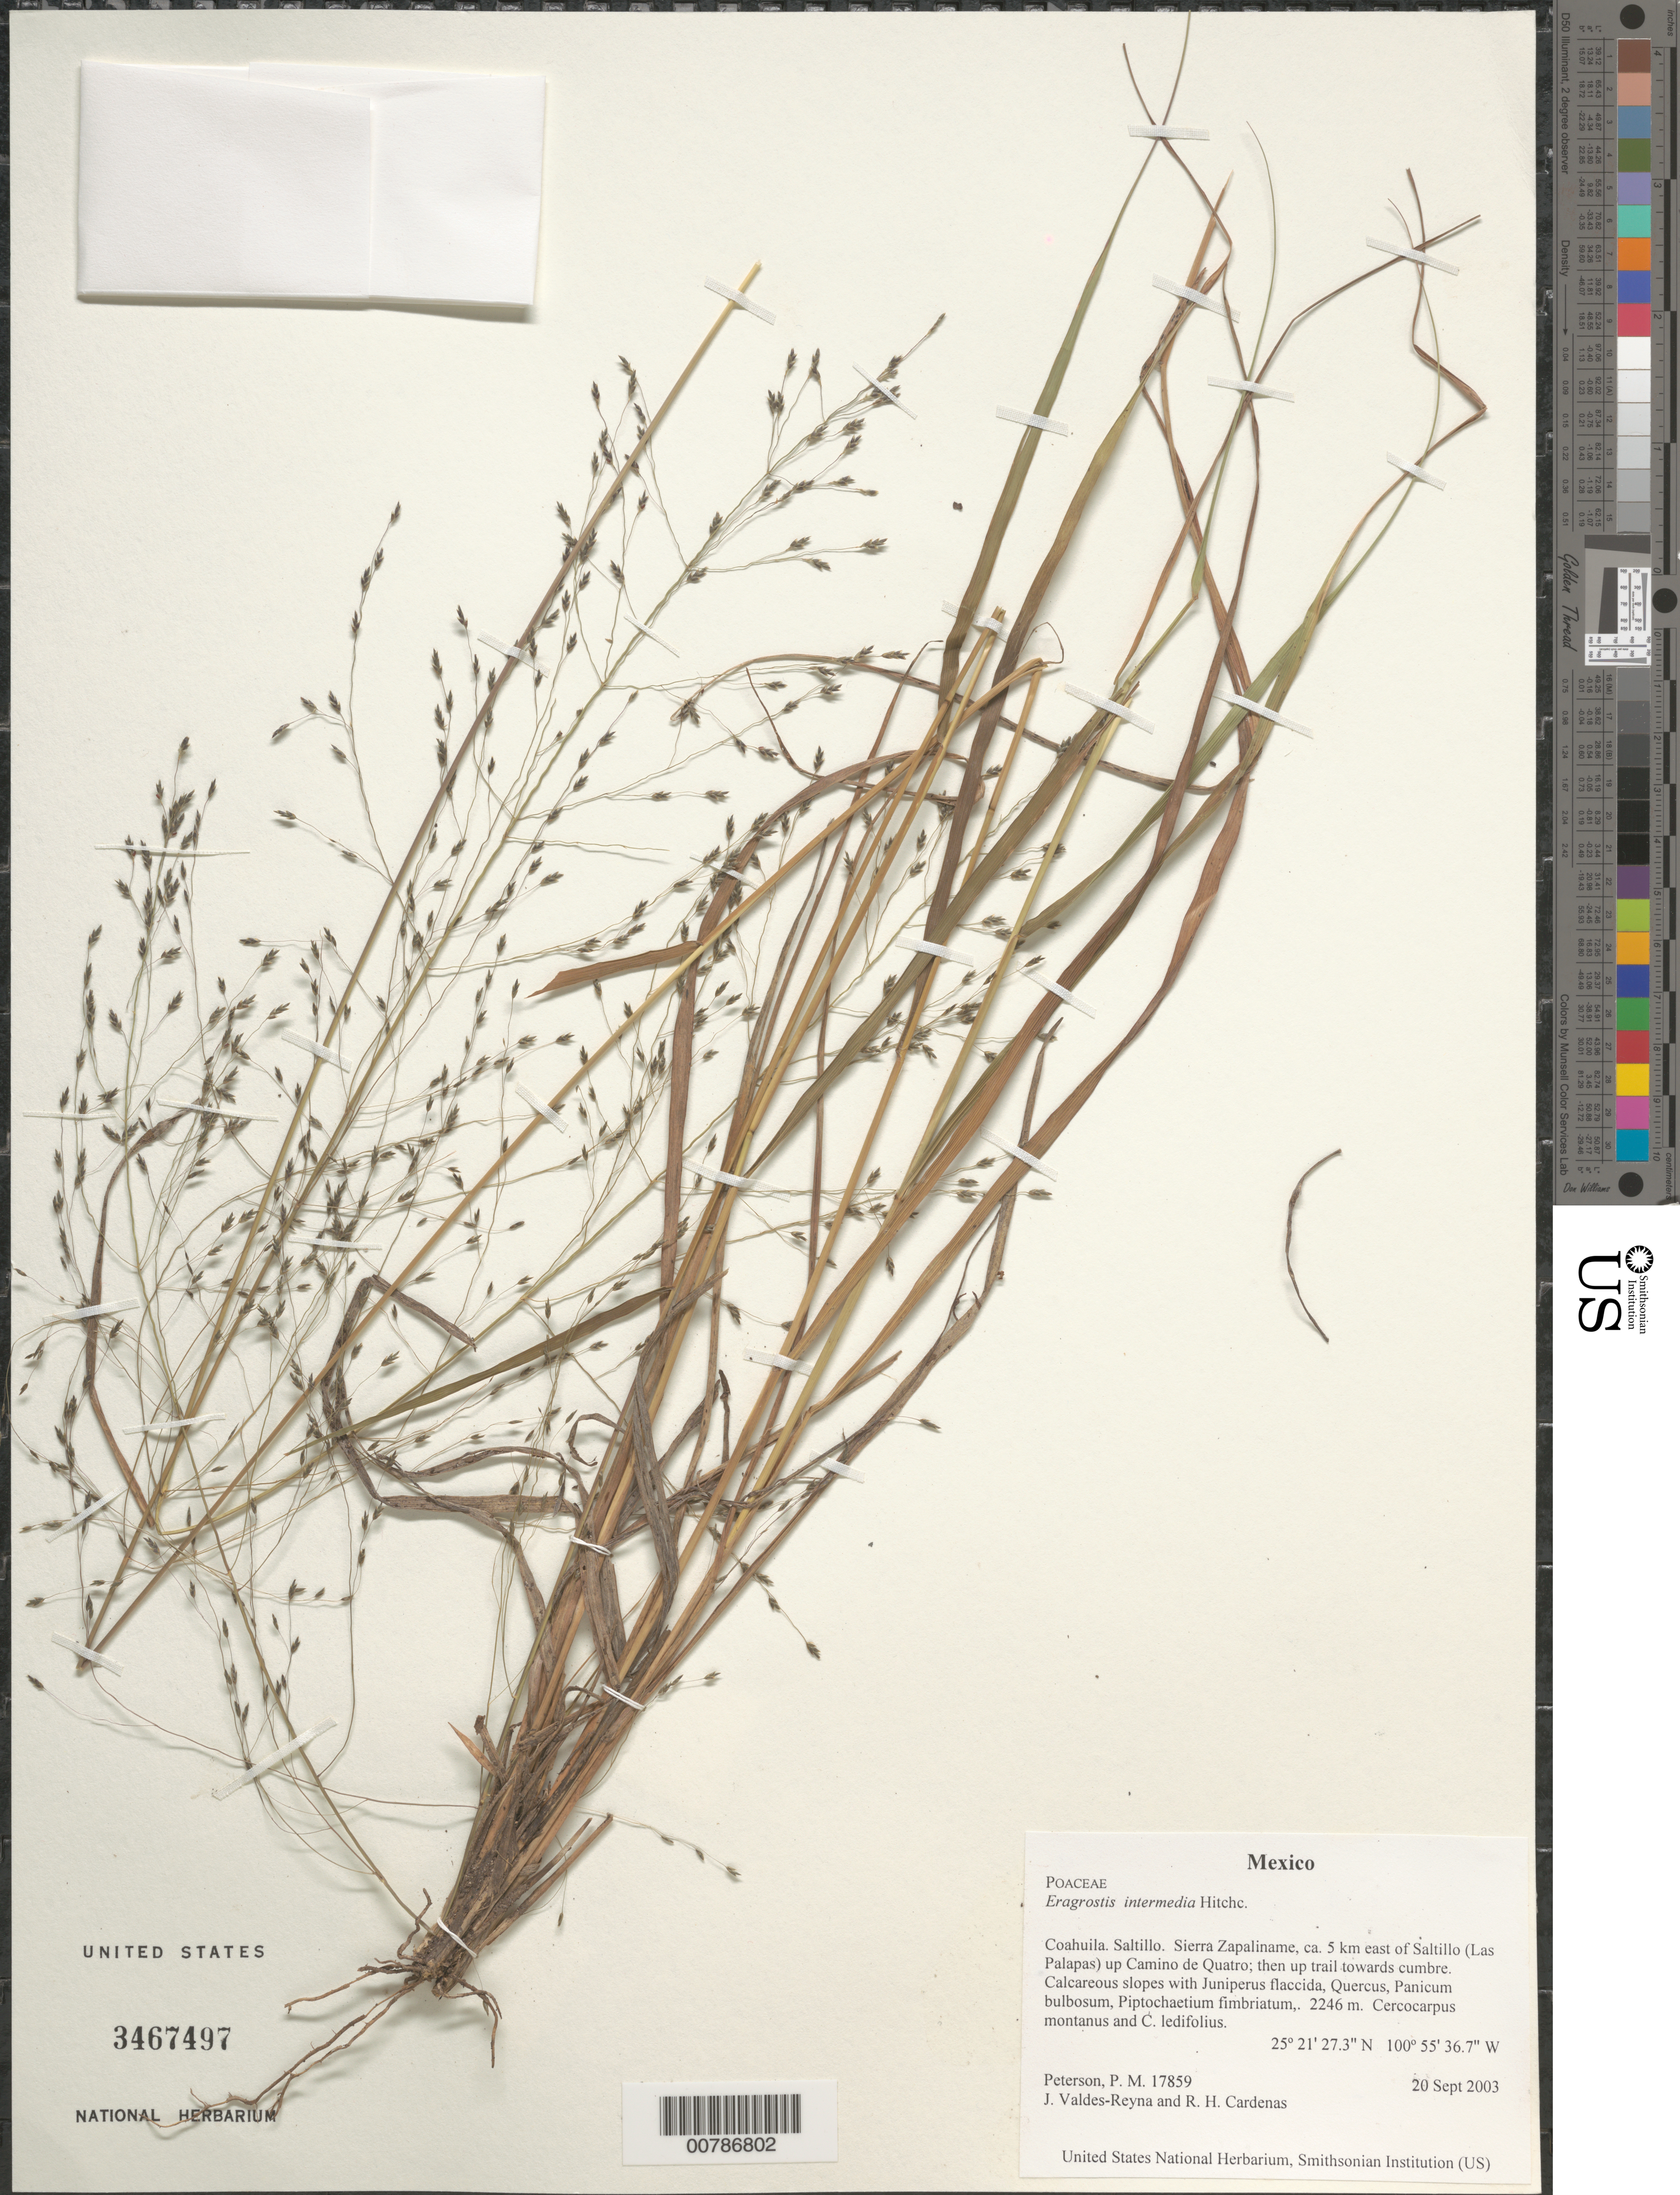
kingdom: Plantae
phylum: Tracheophyta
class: Liliopsida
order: Poales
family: Poaceae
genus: Eragrostis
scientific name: Eragrostis intermedia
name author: Hitchc.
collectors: P. M. Peterson, J. Valdés-Reyna & R. Cardenas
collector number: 17859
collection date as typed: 20 Sep 2003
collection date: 2003-09-20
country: Mexico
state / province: Coahuila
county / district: Saltillo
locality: Sierra Zapaliname, ca. 5 km east of Saltillo (Las Palapas) up Camino de Quatro; then up trail towards cumbre. Calcareous slopes with Juniperus flaccida, Quercus, Panicum bulbosum, Piptochaetium fimbriatum,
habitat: Cercocarpus montanus and C. ledifolius.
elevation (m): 2246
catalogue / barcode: US 3467497